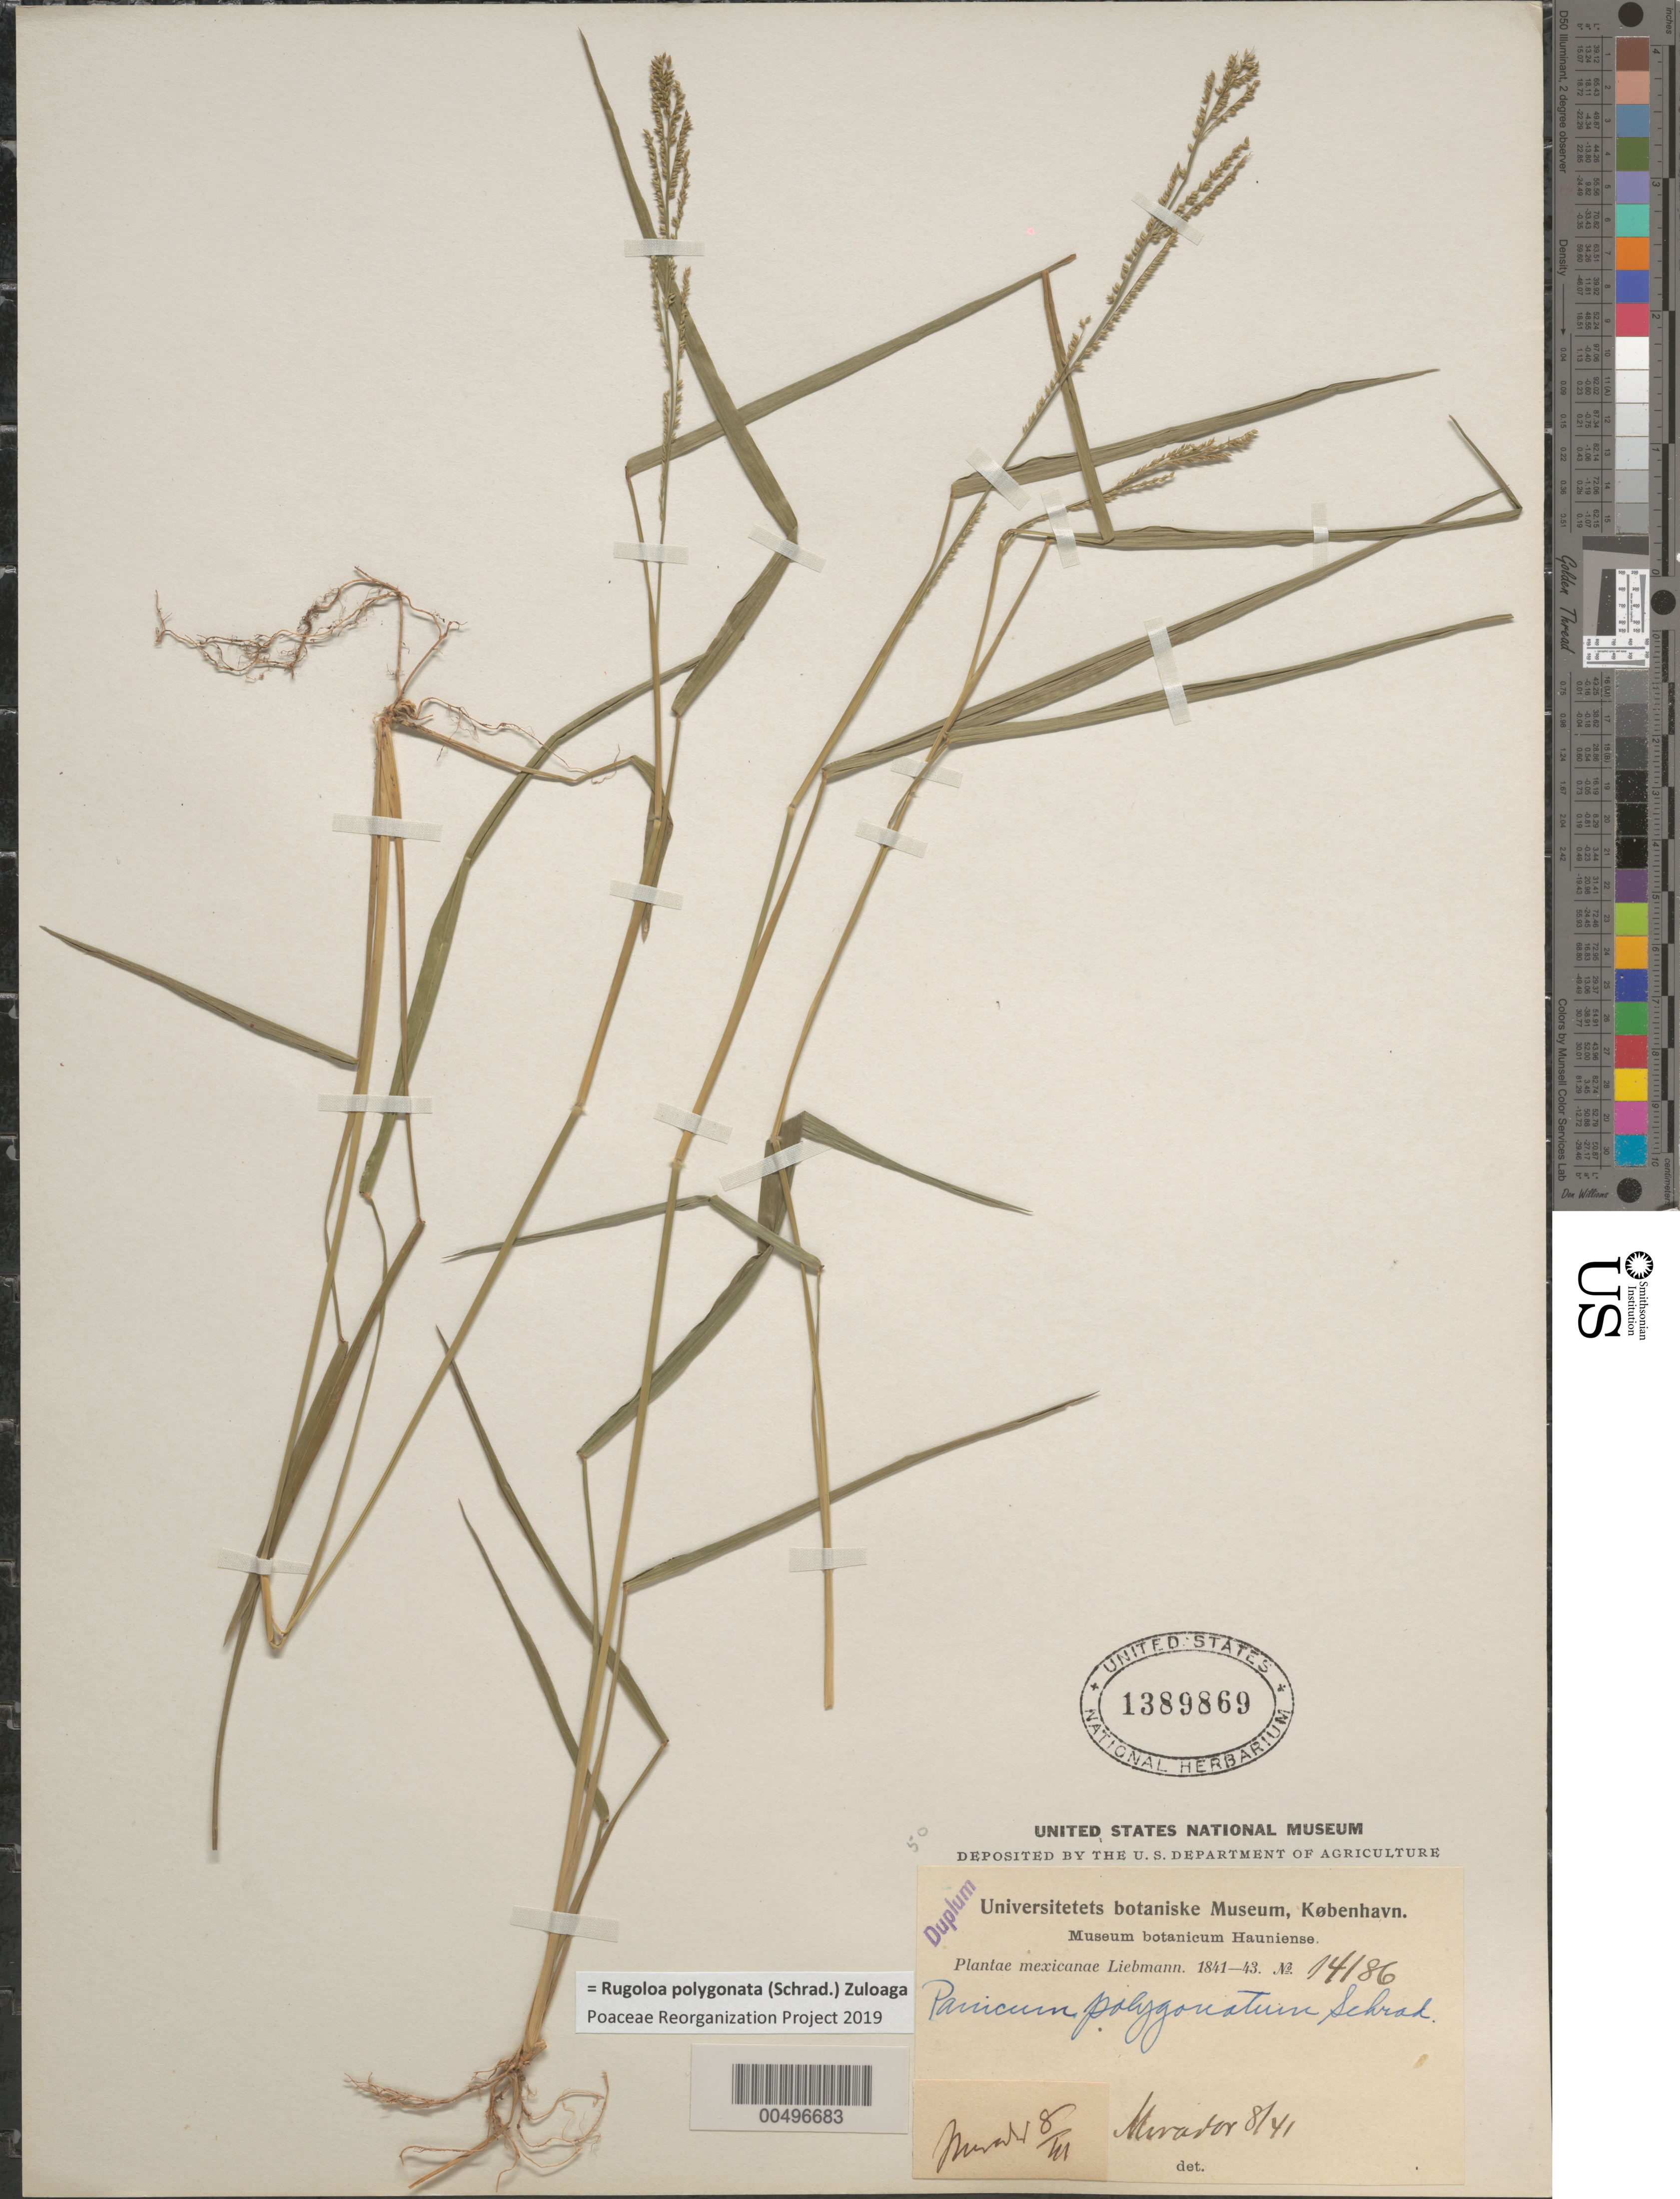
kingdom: Plantae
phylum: Tracheophyta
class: Liliopsida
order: Poales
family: Poaceae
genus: Panicum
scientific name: Panicum polygonatum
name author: Schrad. ex Roem. & Schult.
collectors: F. M. Liebmann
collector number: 14186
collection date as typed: Aug 1841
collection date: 1841-08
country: Mexico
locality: Mirador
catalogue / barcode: US 1389869